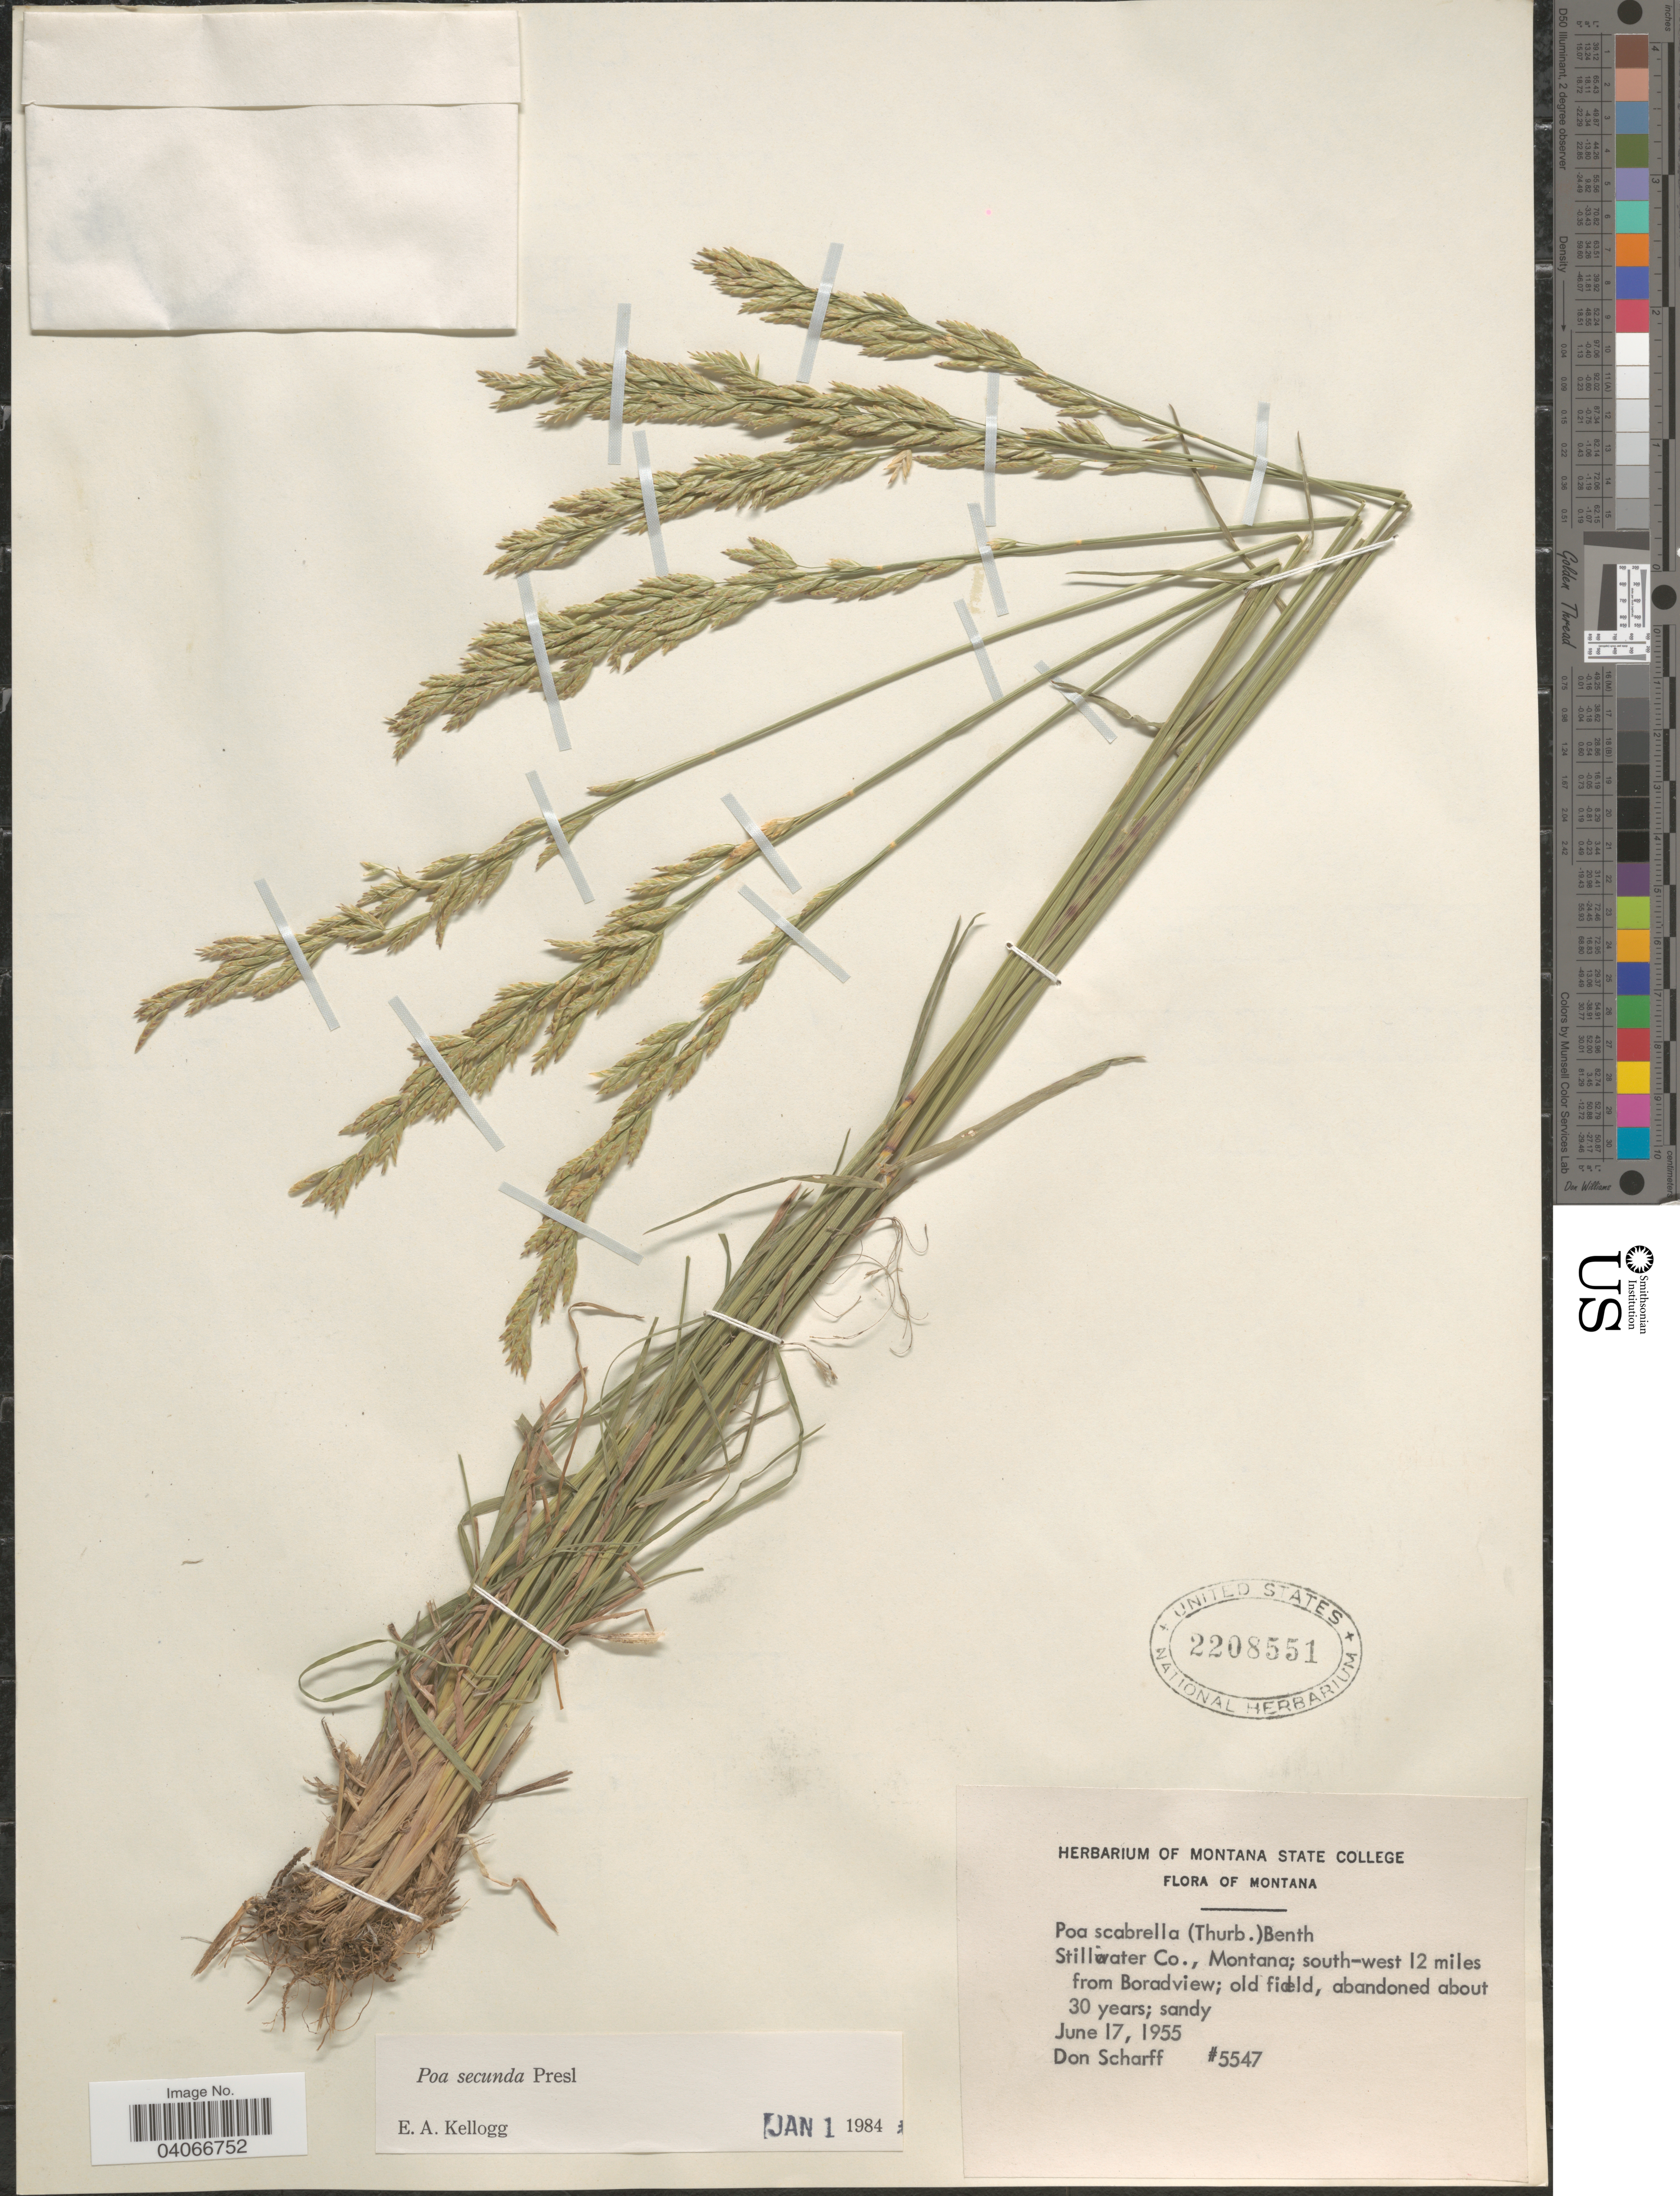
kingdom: Plantae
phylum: Tracheophyta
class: Liliopsida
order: Poales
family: Poaceae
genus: Poa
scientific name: Poa secunda subsp. secunda var. scabrella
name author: (Thurb.) Soreng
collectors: D. Scharff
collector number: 5547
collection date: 1955-06-17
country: United States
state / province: Montana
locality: Stillwater Co., south-west 12 miles from Boradview.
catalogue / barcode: US 2208551